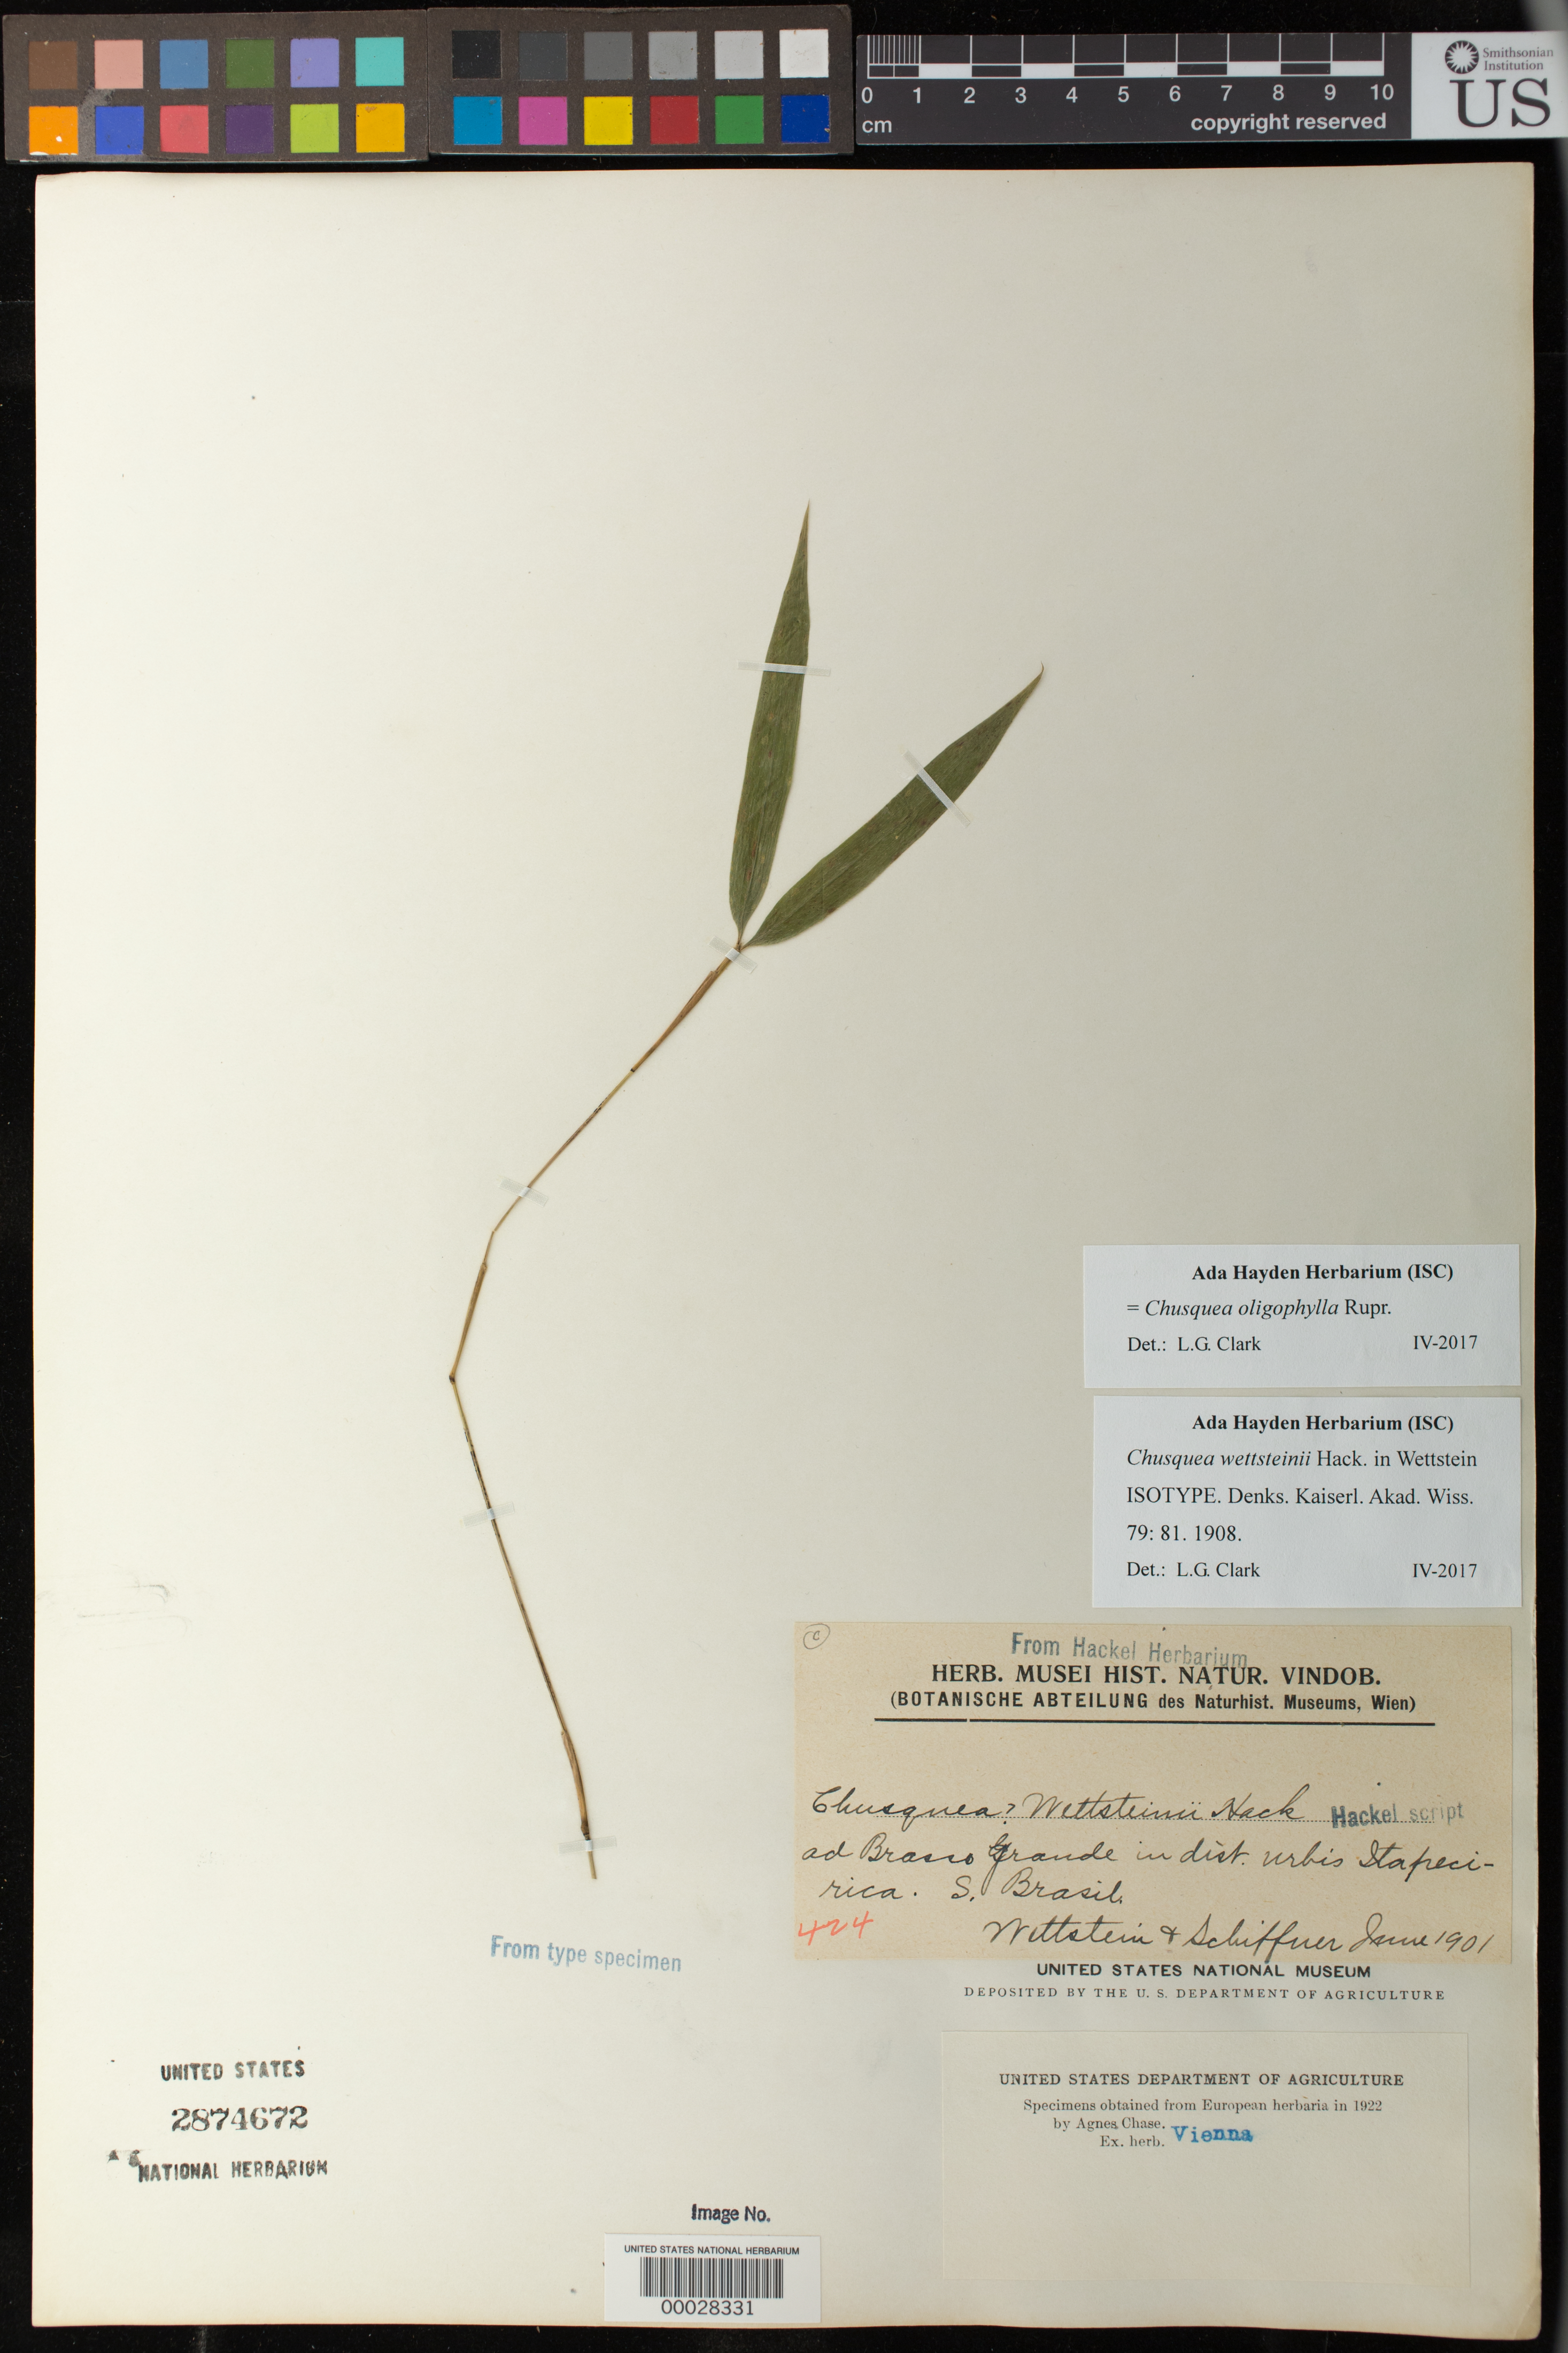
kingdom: Plantae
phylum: Tracheophyta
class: Liliopsida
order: Poales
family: Poaceae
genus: Chusquea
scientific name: Chusquea wettsteinii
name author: Hack. in Wettst.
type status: Isotype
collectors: R. von Wettstein & V. F. Schiffner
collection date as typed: Jun 1901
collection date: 1901-06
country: Brazil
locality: Ad Brasso Grande in dist. urbis Itapecirica.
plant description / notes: Fragmentary material of type specimen ex herb. Vienna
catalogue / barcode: US 2874672